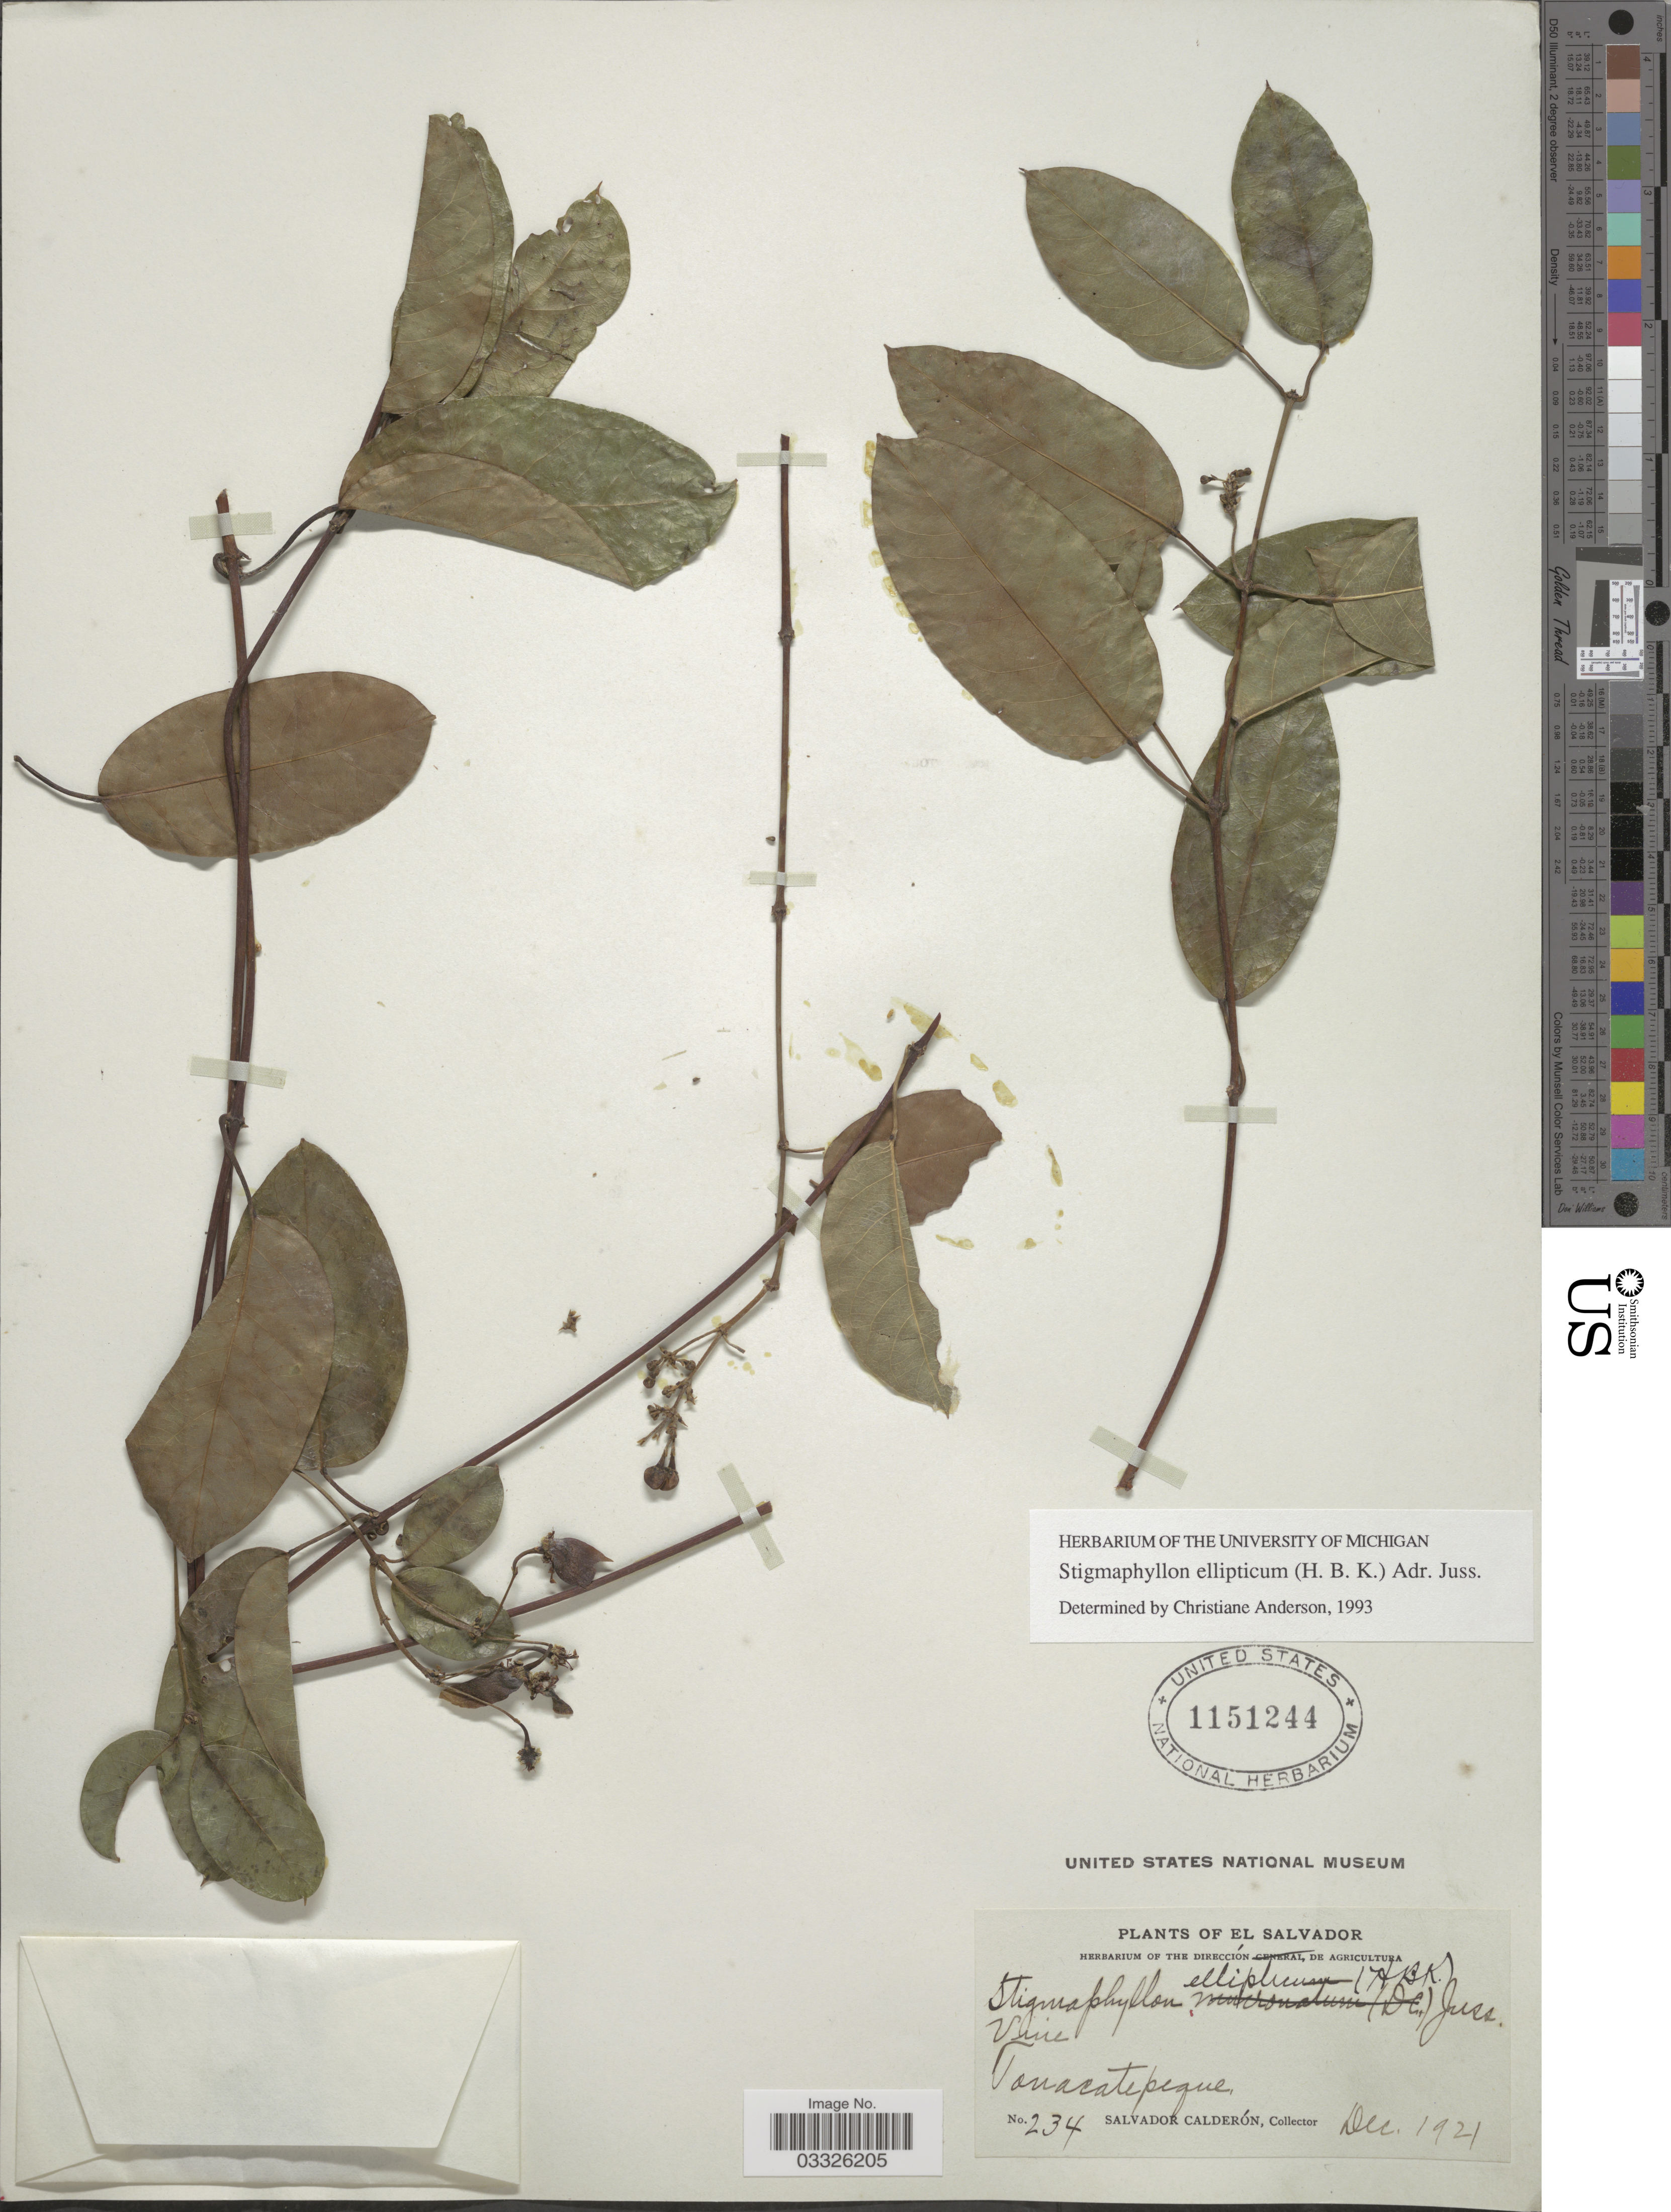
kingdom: Plantae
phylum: Tracheophyta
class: Magnoliopsida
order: Malpighiales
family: Malpighiaceae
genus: Stigmaphyllon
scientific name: Stigmaphyllon ellipticum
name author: (Kunth) A. Juss.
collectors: S. Calderón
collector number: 234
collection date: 1921-12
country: El Salvador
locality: Tonacatapeque.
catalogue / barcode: US 1151244